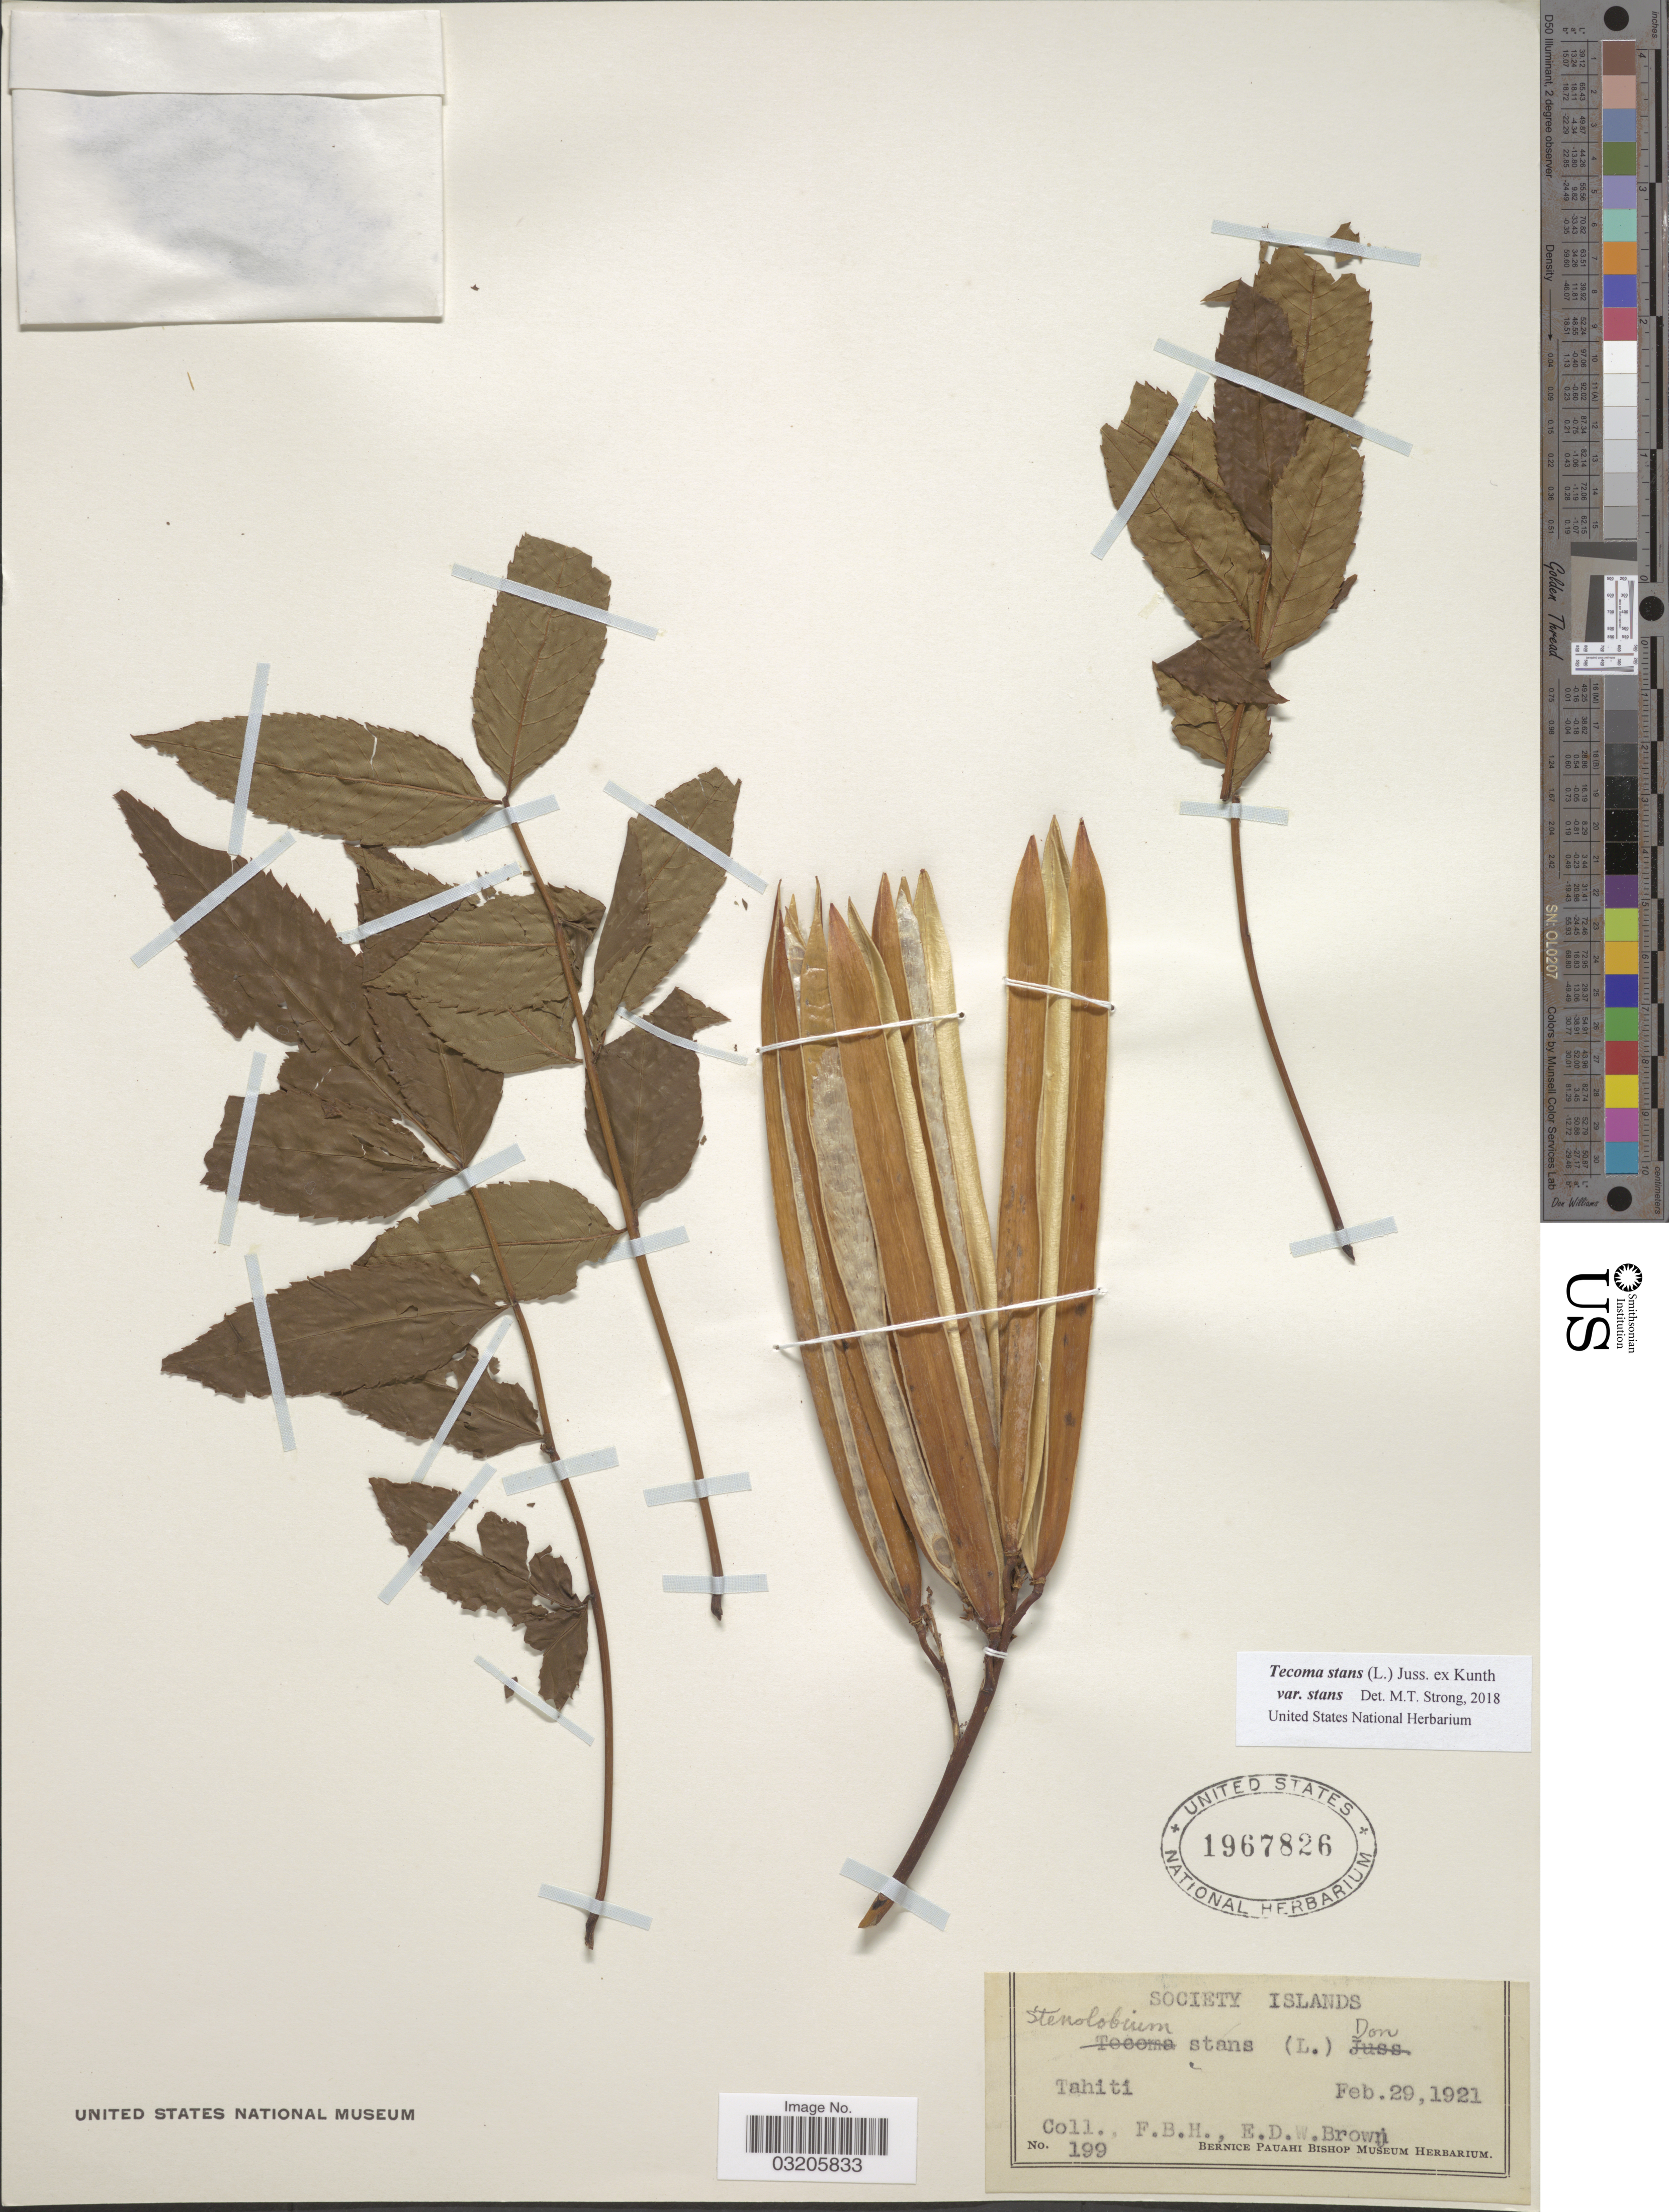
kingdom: Plantae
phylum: Tracheophyta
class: Magnoliopsida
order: Lamiales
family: Bignoniaceae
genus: Tecoma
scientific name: Tecoma stans var. stans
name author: (L.) Juss. ex Kunth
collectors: F. Brown & E. Brown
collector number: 199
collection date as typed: Transcribed d/m/y: 29/2/1921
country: French Polynesia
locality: Society Islands. Tahiti.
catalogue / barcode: US 1967826